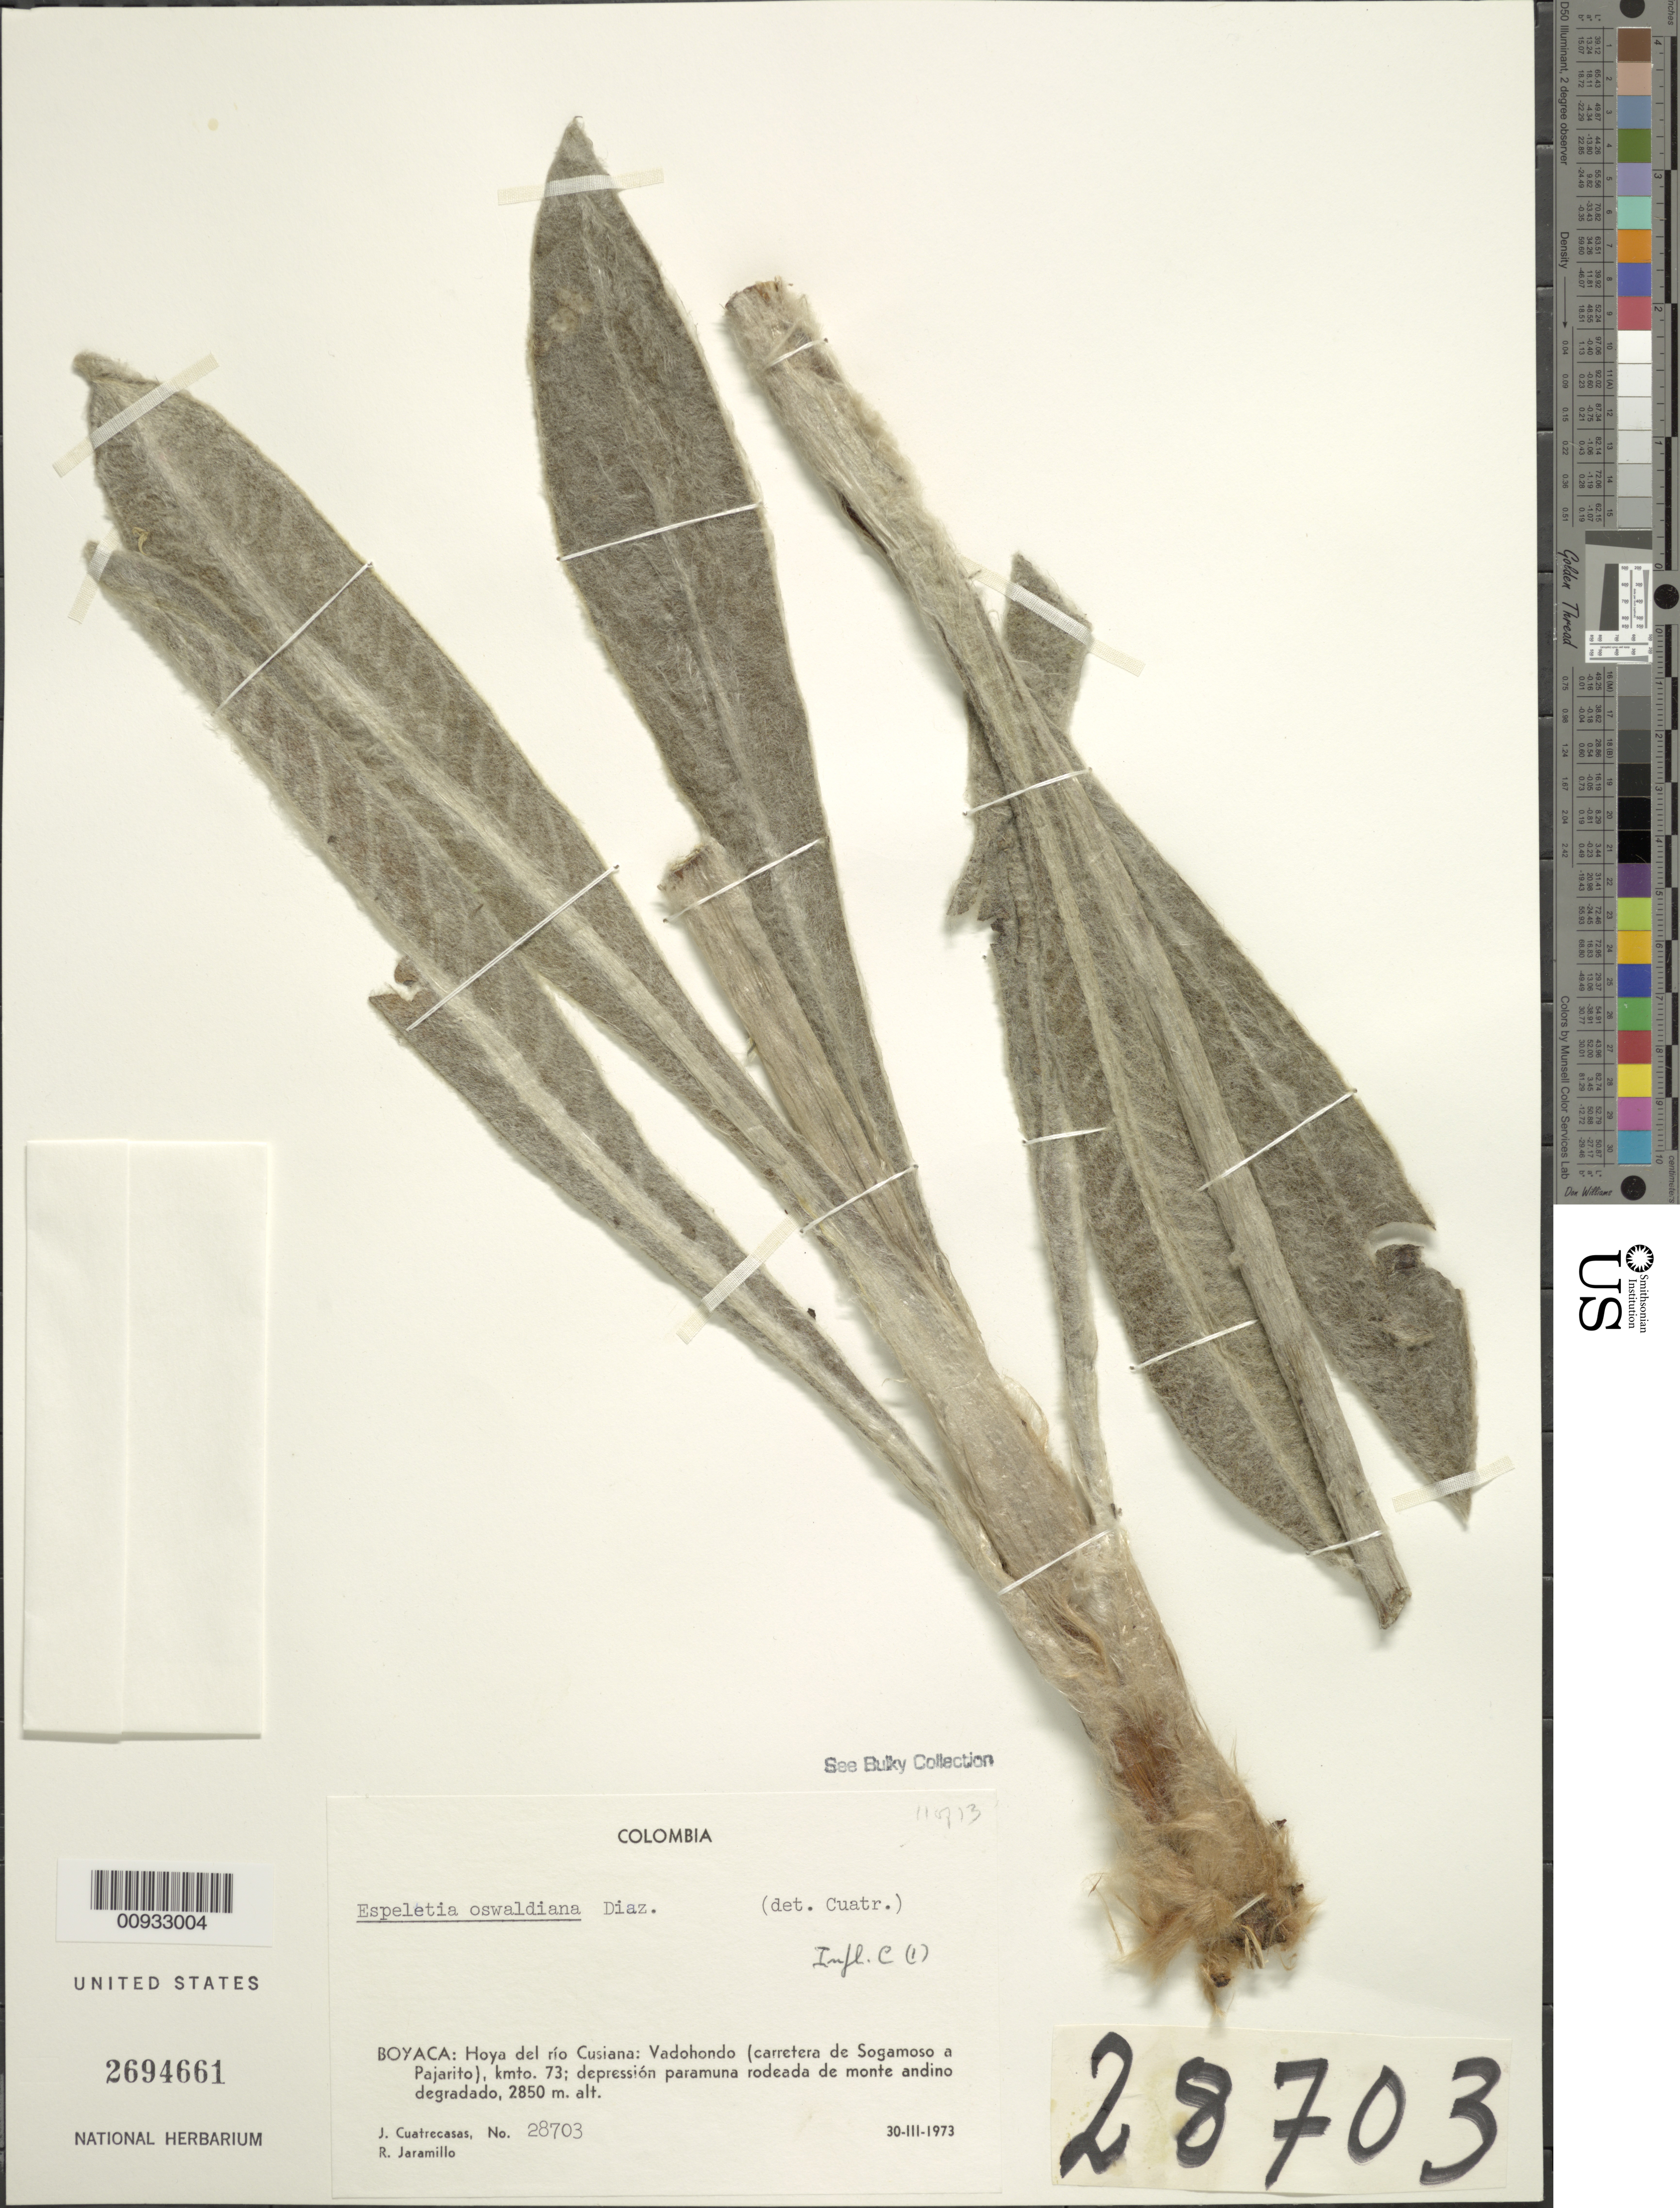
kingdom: Plantae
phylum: Tracheophyta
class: Magnoliopsida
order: Asterales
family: Asteraceae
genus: Espeletia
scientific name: Espeletia oswaldiana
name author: S. Díaz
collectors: J. Cuatrecasas & R. Jaramillo M.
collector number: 28703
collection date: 1973-03-30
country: Colombia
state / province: Boyacá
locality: Hoya del rio Cusiana, Vadohondo (carretera de Sogamoso a Pajarito), kmto. 73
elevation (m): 2850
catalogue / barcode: US 2694661